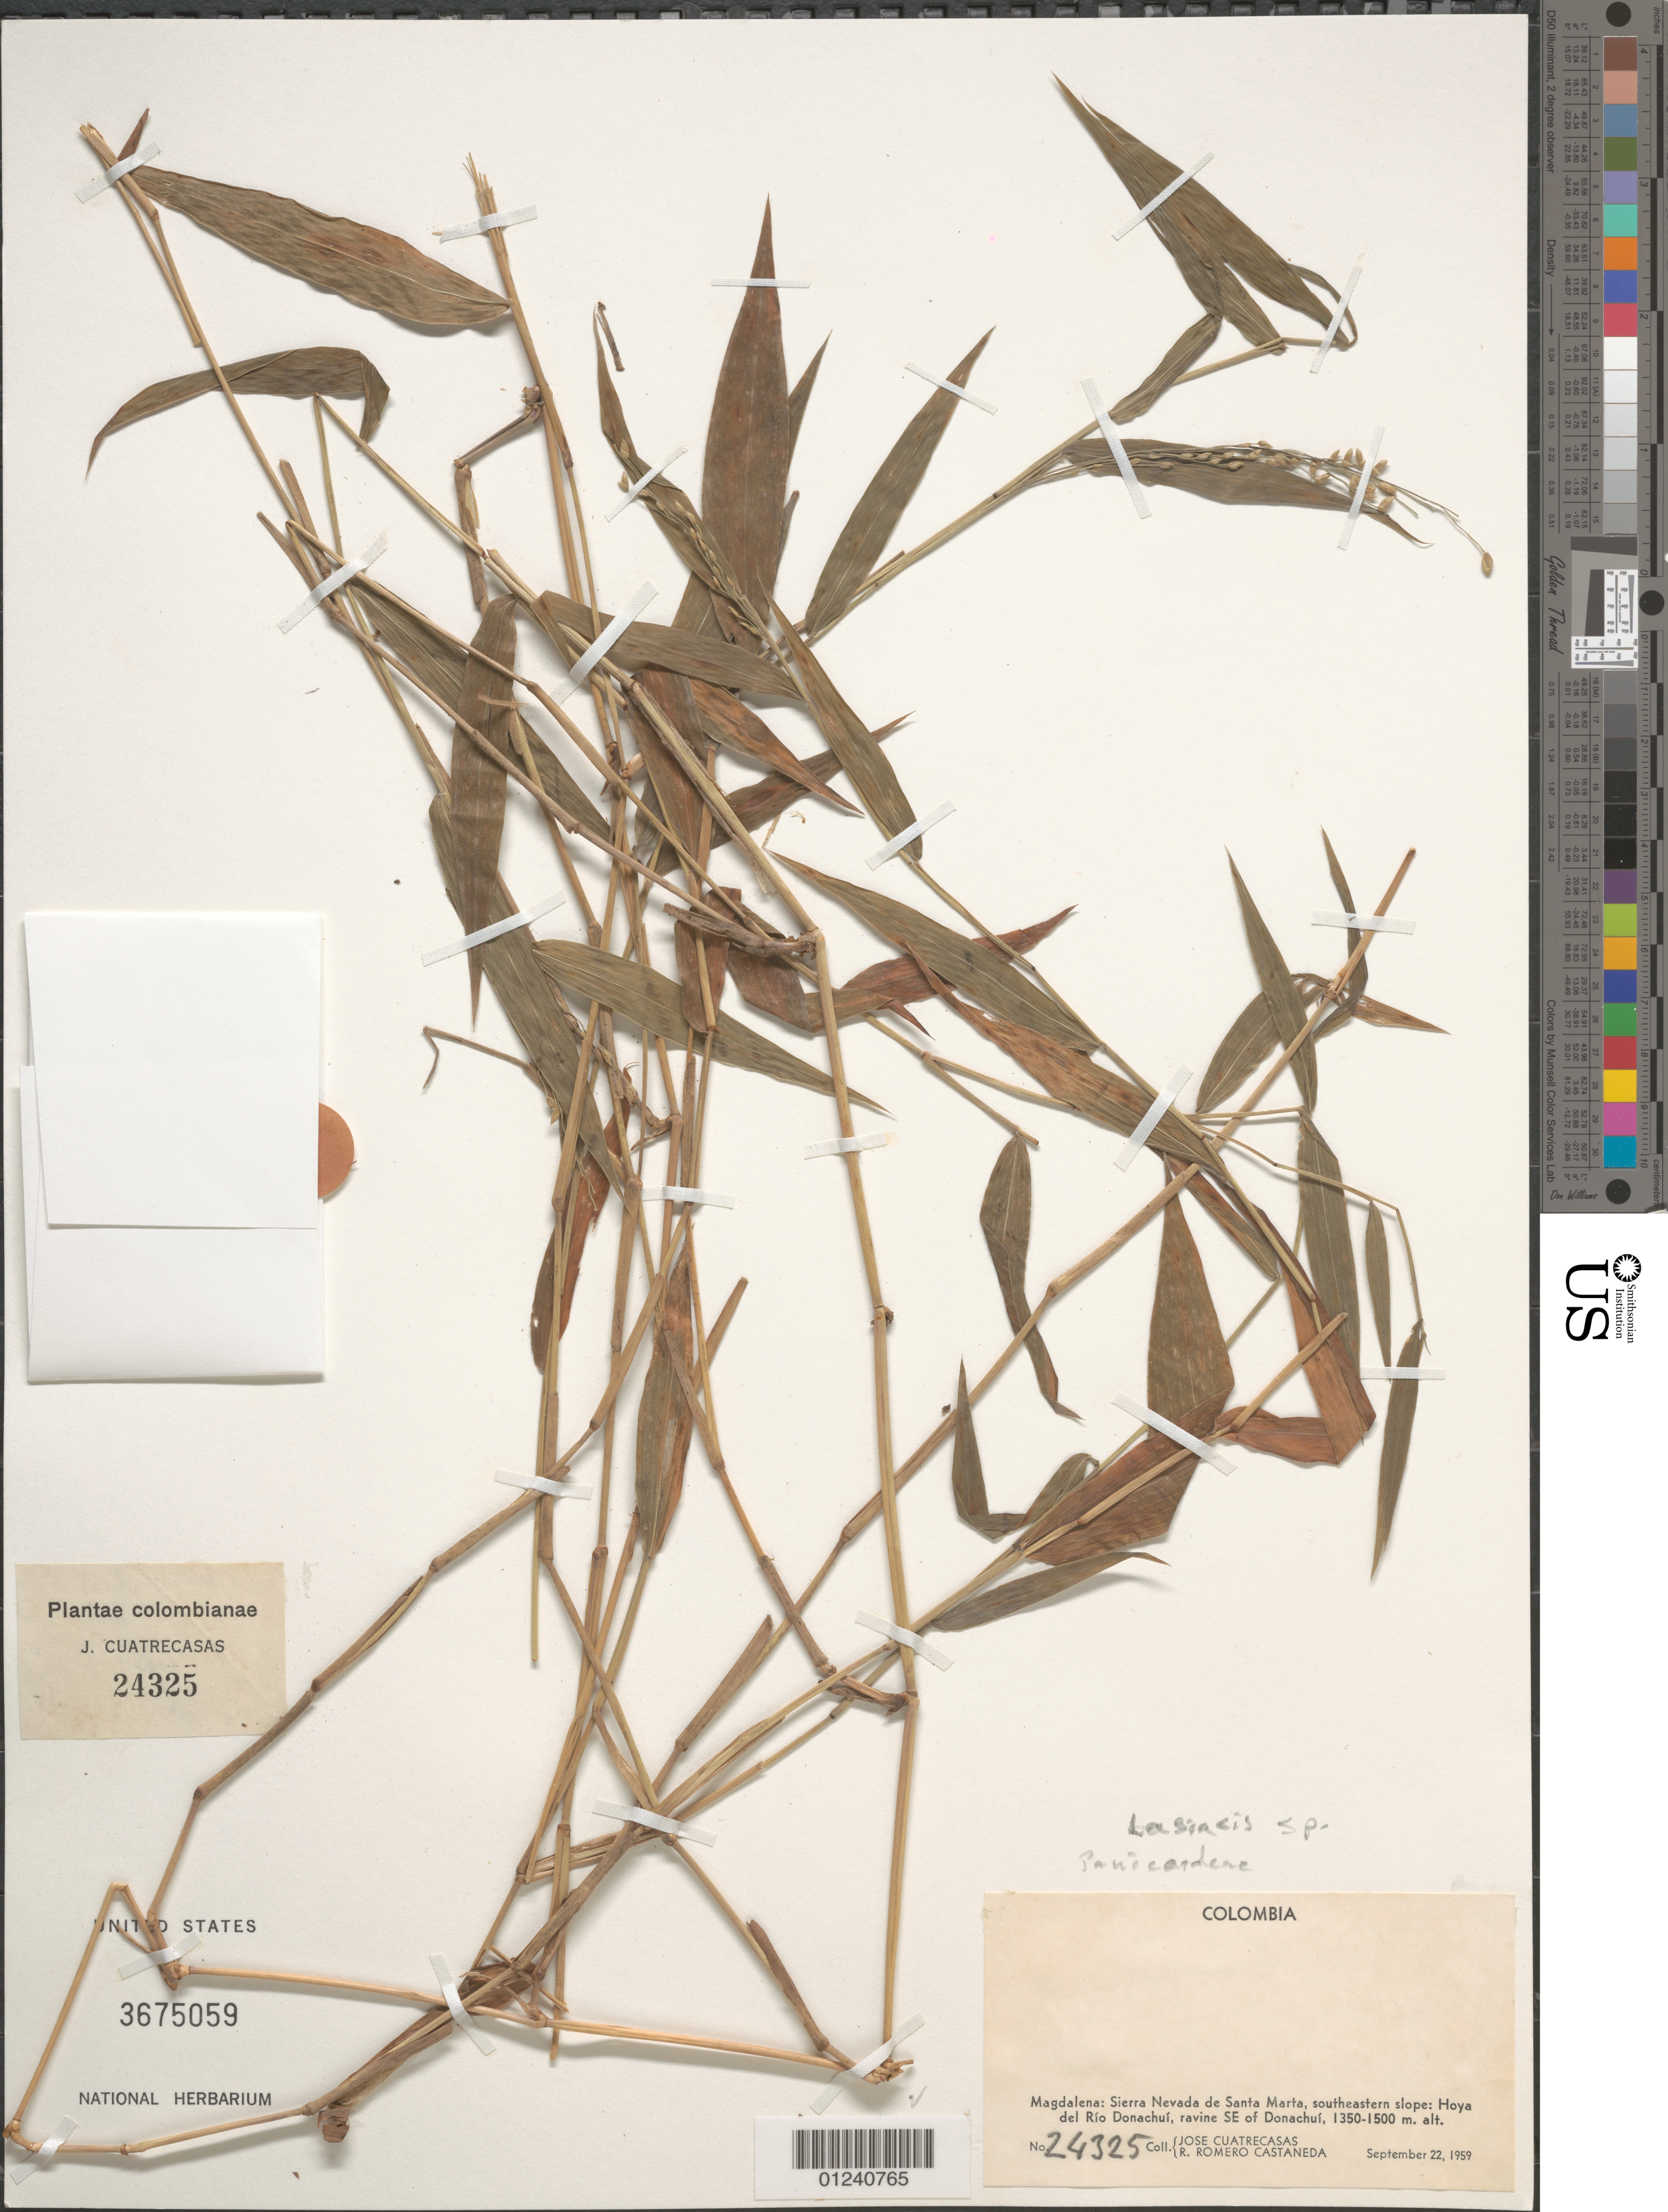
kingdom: Plantae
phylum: Tracheophyta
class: Liliopsida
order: Poales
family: Poaceae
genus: Lasiacis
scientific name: Lasiacis sp.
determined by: Soreng, Robert J., Research Associate (BOT), Smithsonian Institution - National Museum of Natural History (UNITED STATES)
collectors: J. Cuatrecasas & R. Romero Castañeda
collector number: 24325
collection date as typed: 22 Sep 1959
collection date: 1959-09-22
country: Colombia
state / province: Magdalena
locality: Sierra Nevada de Santa Marta, southeastern slope; Hoya del Rio Donachui, ravine SE of Donachui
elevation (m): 1350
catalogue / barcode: US 3675059